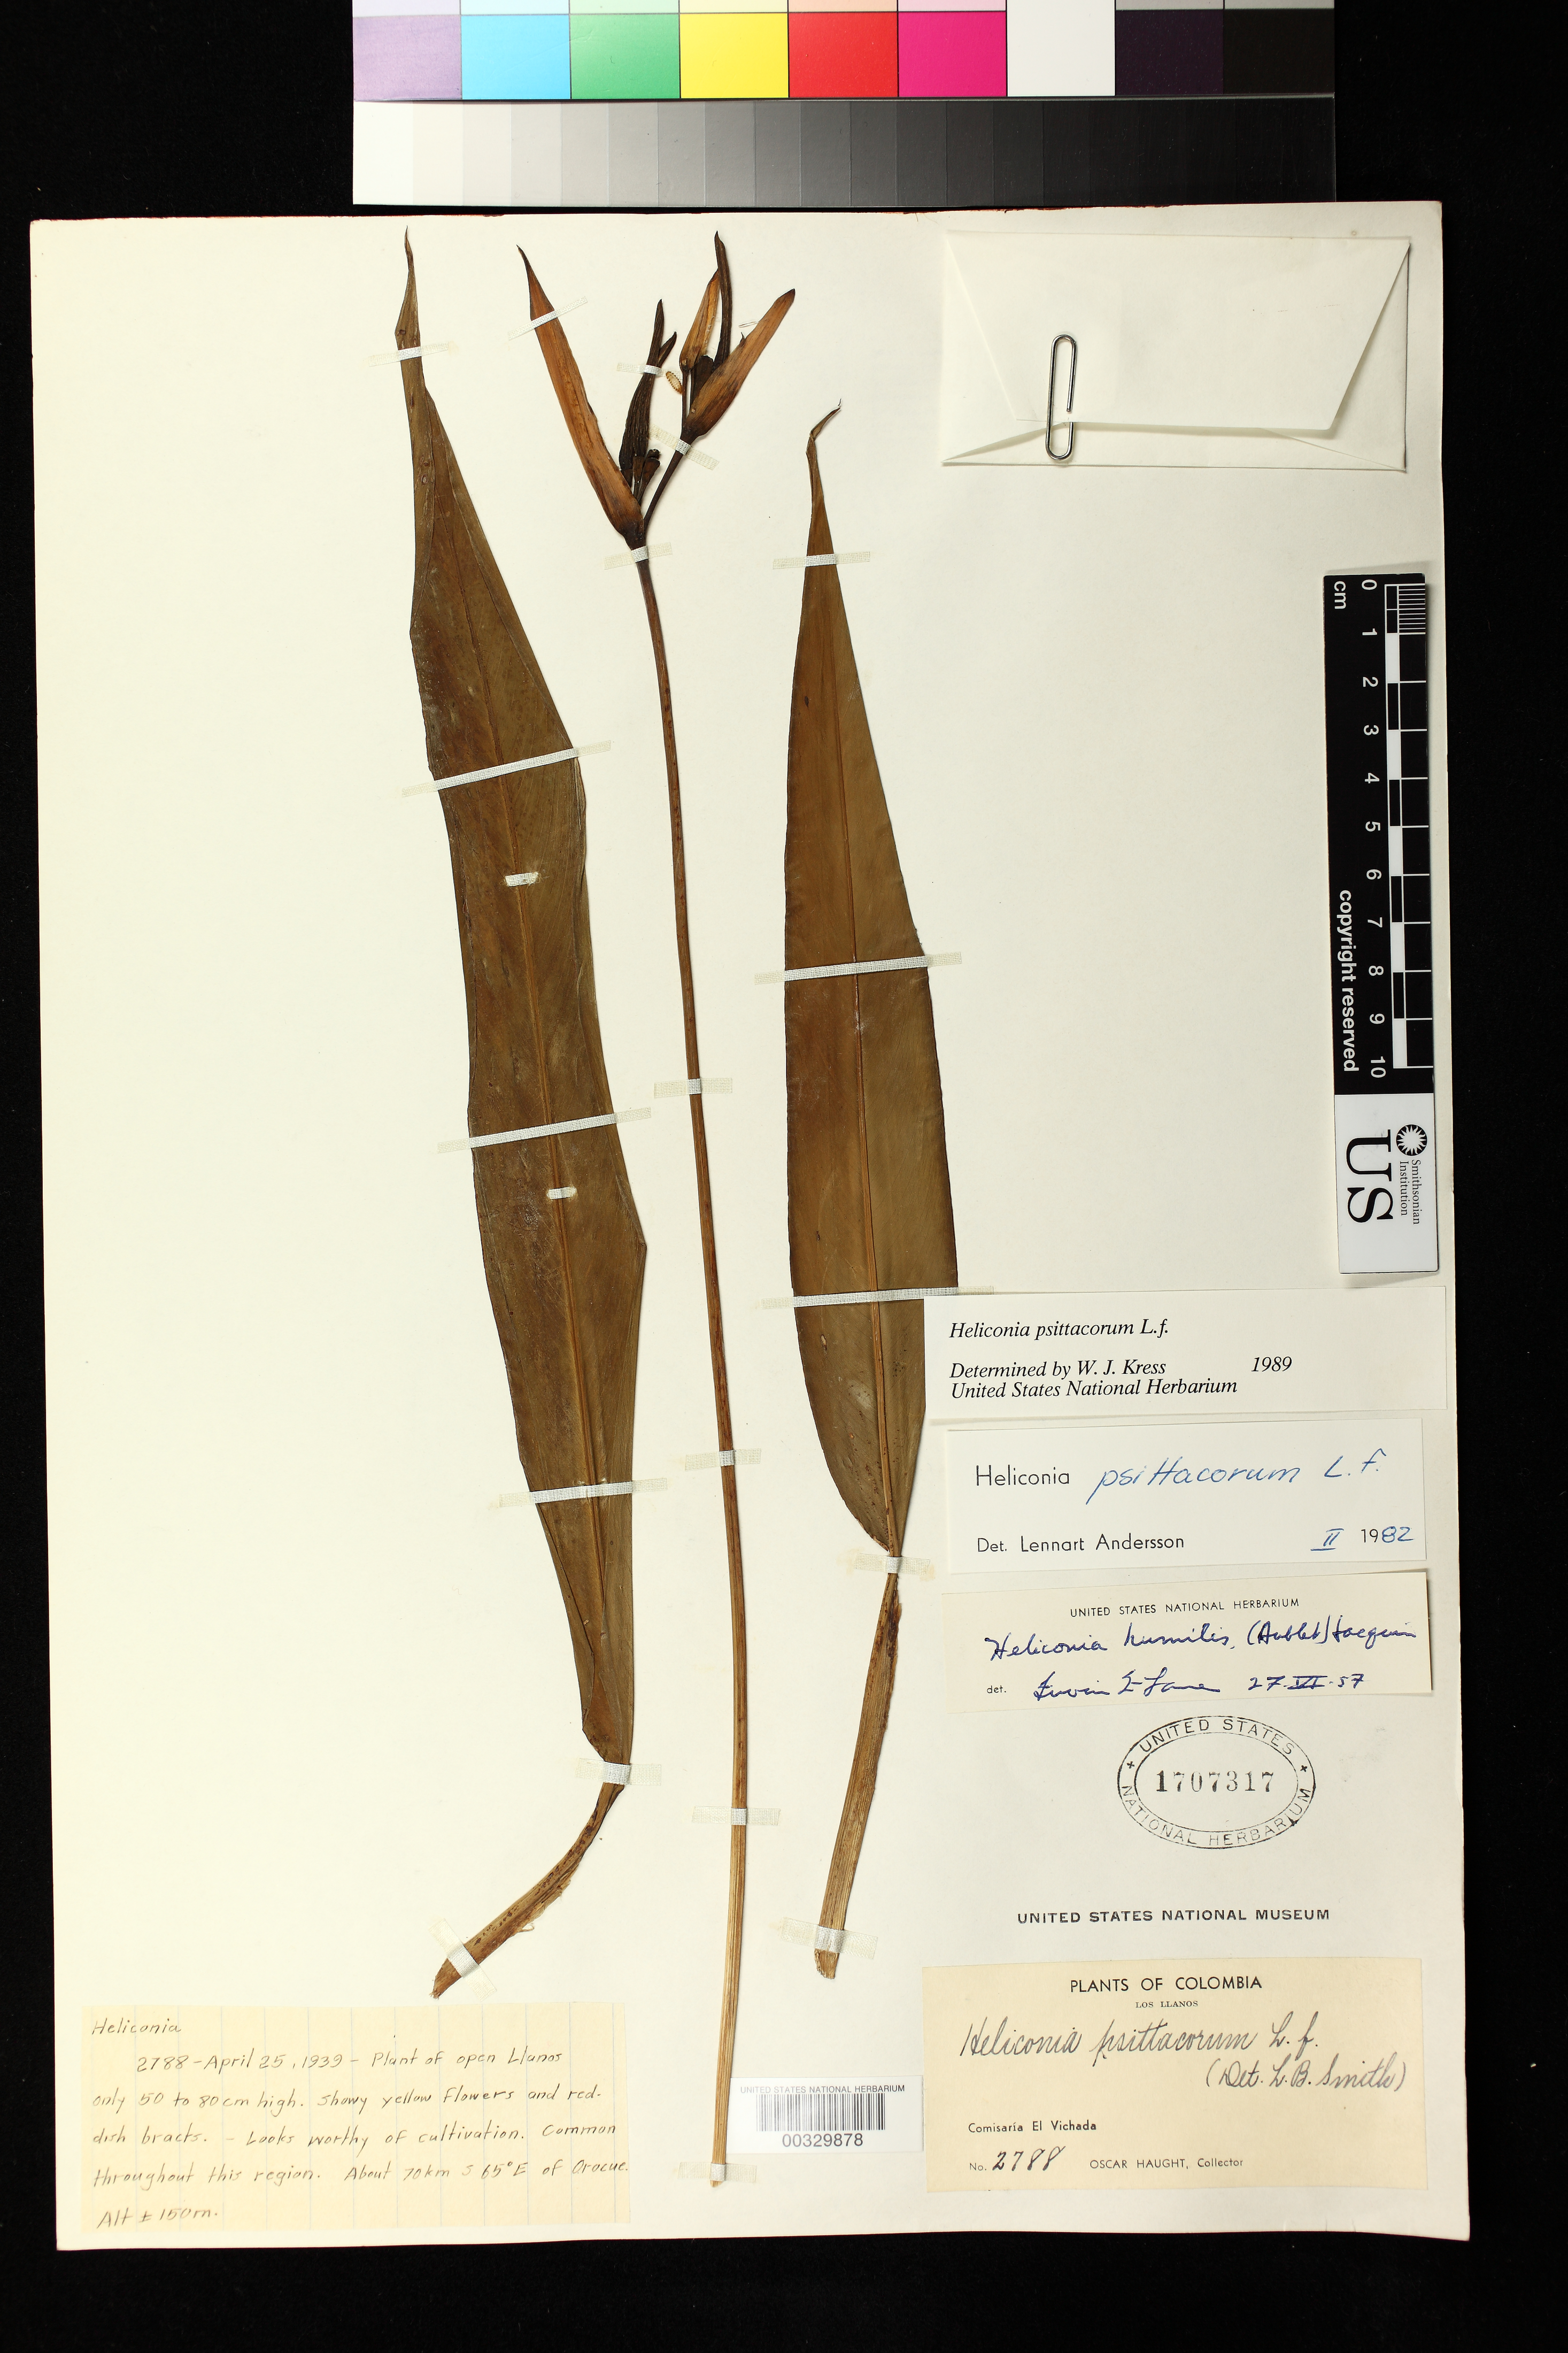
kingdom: Plantae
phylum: Tracheophyta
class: Liliopsida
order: Zingiberales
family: Heliconiaceae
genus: Heliconia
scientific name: Heliconia psittacorum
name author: L. f.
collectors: O. L. Haught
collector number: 2788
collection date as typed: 25 Apr 1939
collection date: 1939-04-25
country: Colombia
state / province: Vichada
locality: Los Llanos, about 70 kms 65 degrees E of Orocue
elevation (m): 150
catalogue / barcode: US 1707317